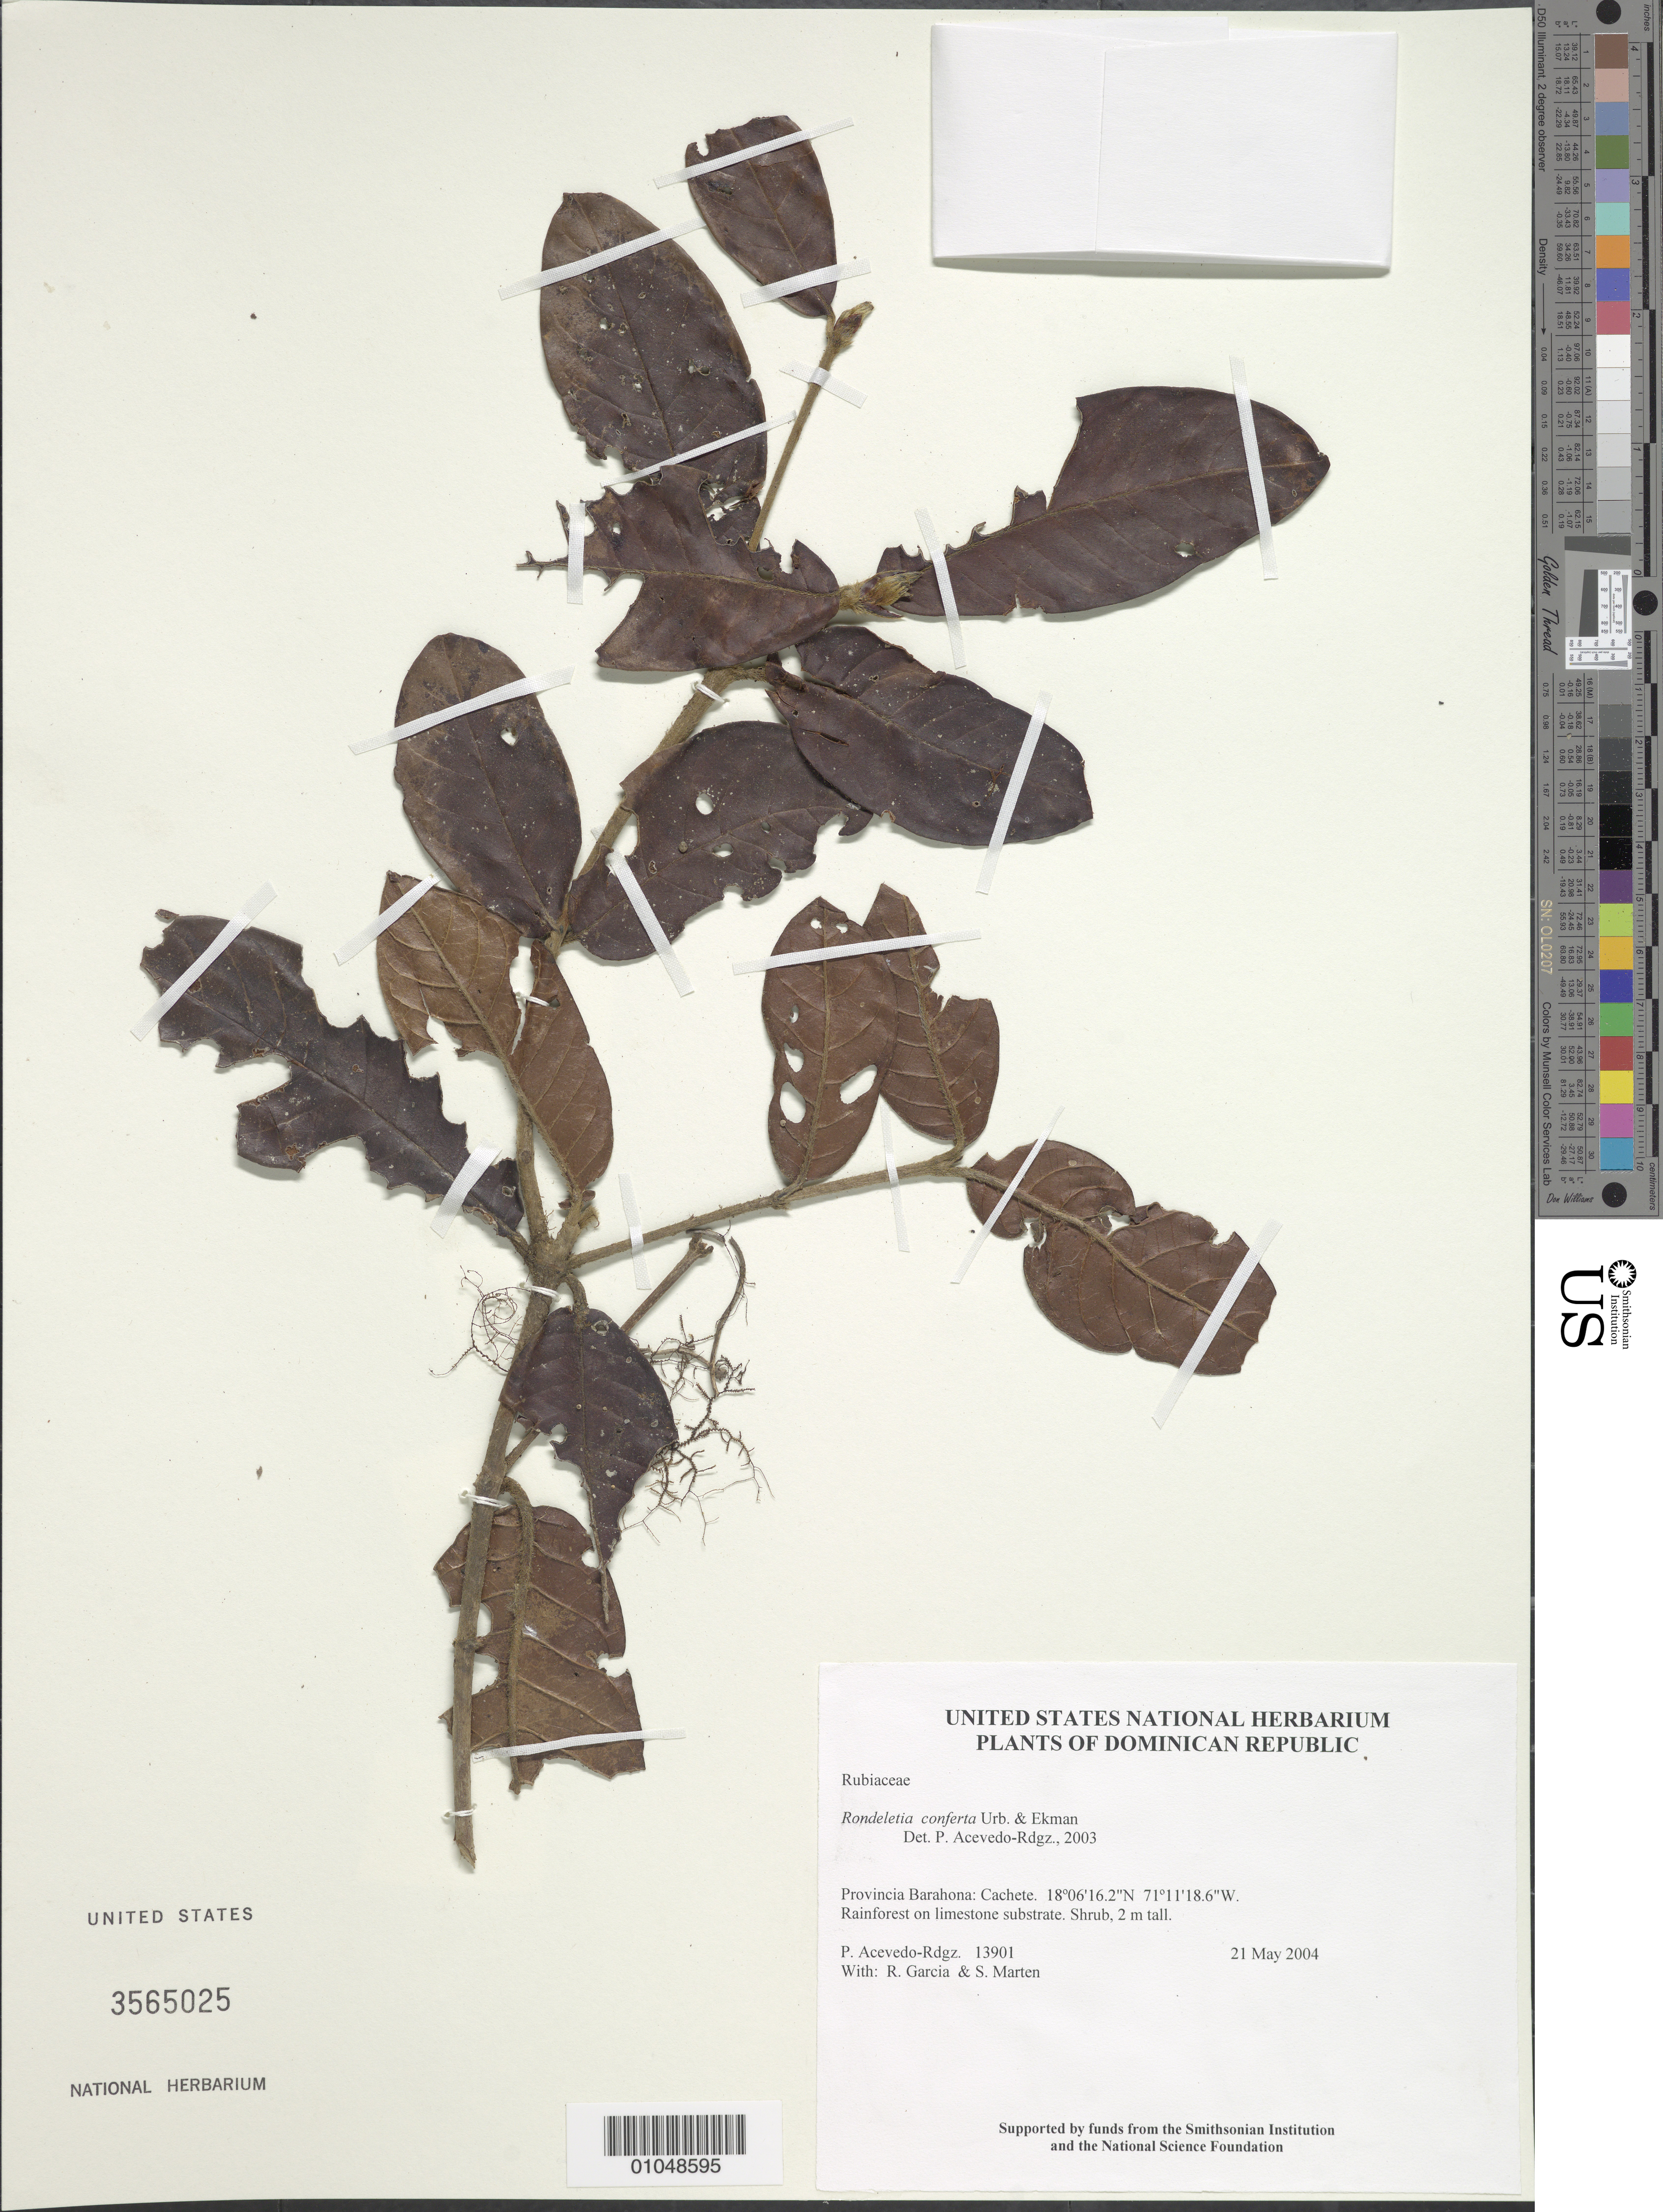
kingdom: Plantae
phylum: Tracheophyta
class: Magnoliopsida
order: Gentianales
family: Rubiaceae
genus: Rondeletia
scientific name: Rondeletia conferta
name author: Urb. & Ekman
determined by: Acevedo-Rodríguez, P., (BOT), Smithsonian Institution - National Museum of Natural History (UNITED STATES)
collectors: P. Acevedo-Rodr., R. G. García & S. Marten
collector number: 13901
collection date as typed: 21 May 2004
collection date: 2004-05-21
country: Dominican Republic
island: Hispaniola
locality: Provincia Barahona: Cachete.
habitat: Rainforest on limestone substrate.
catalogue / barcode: US 3565025